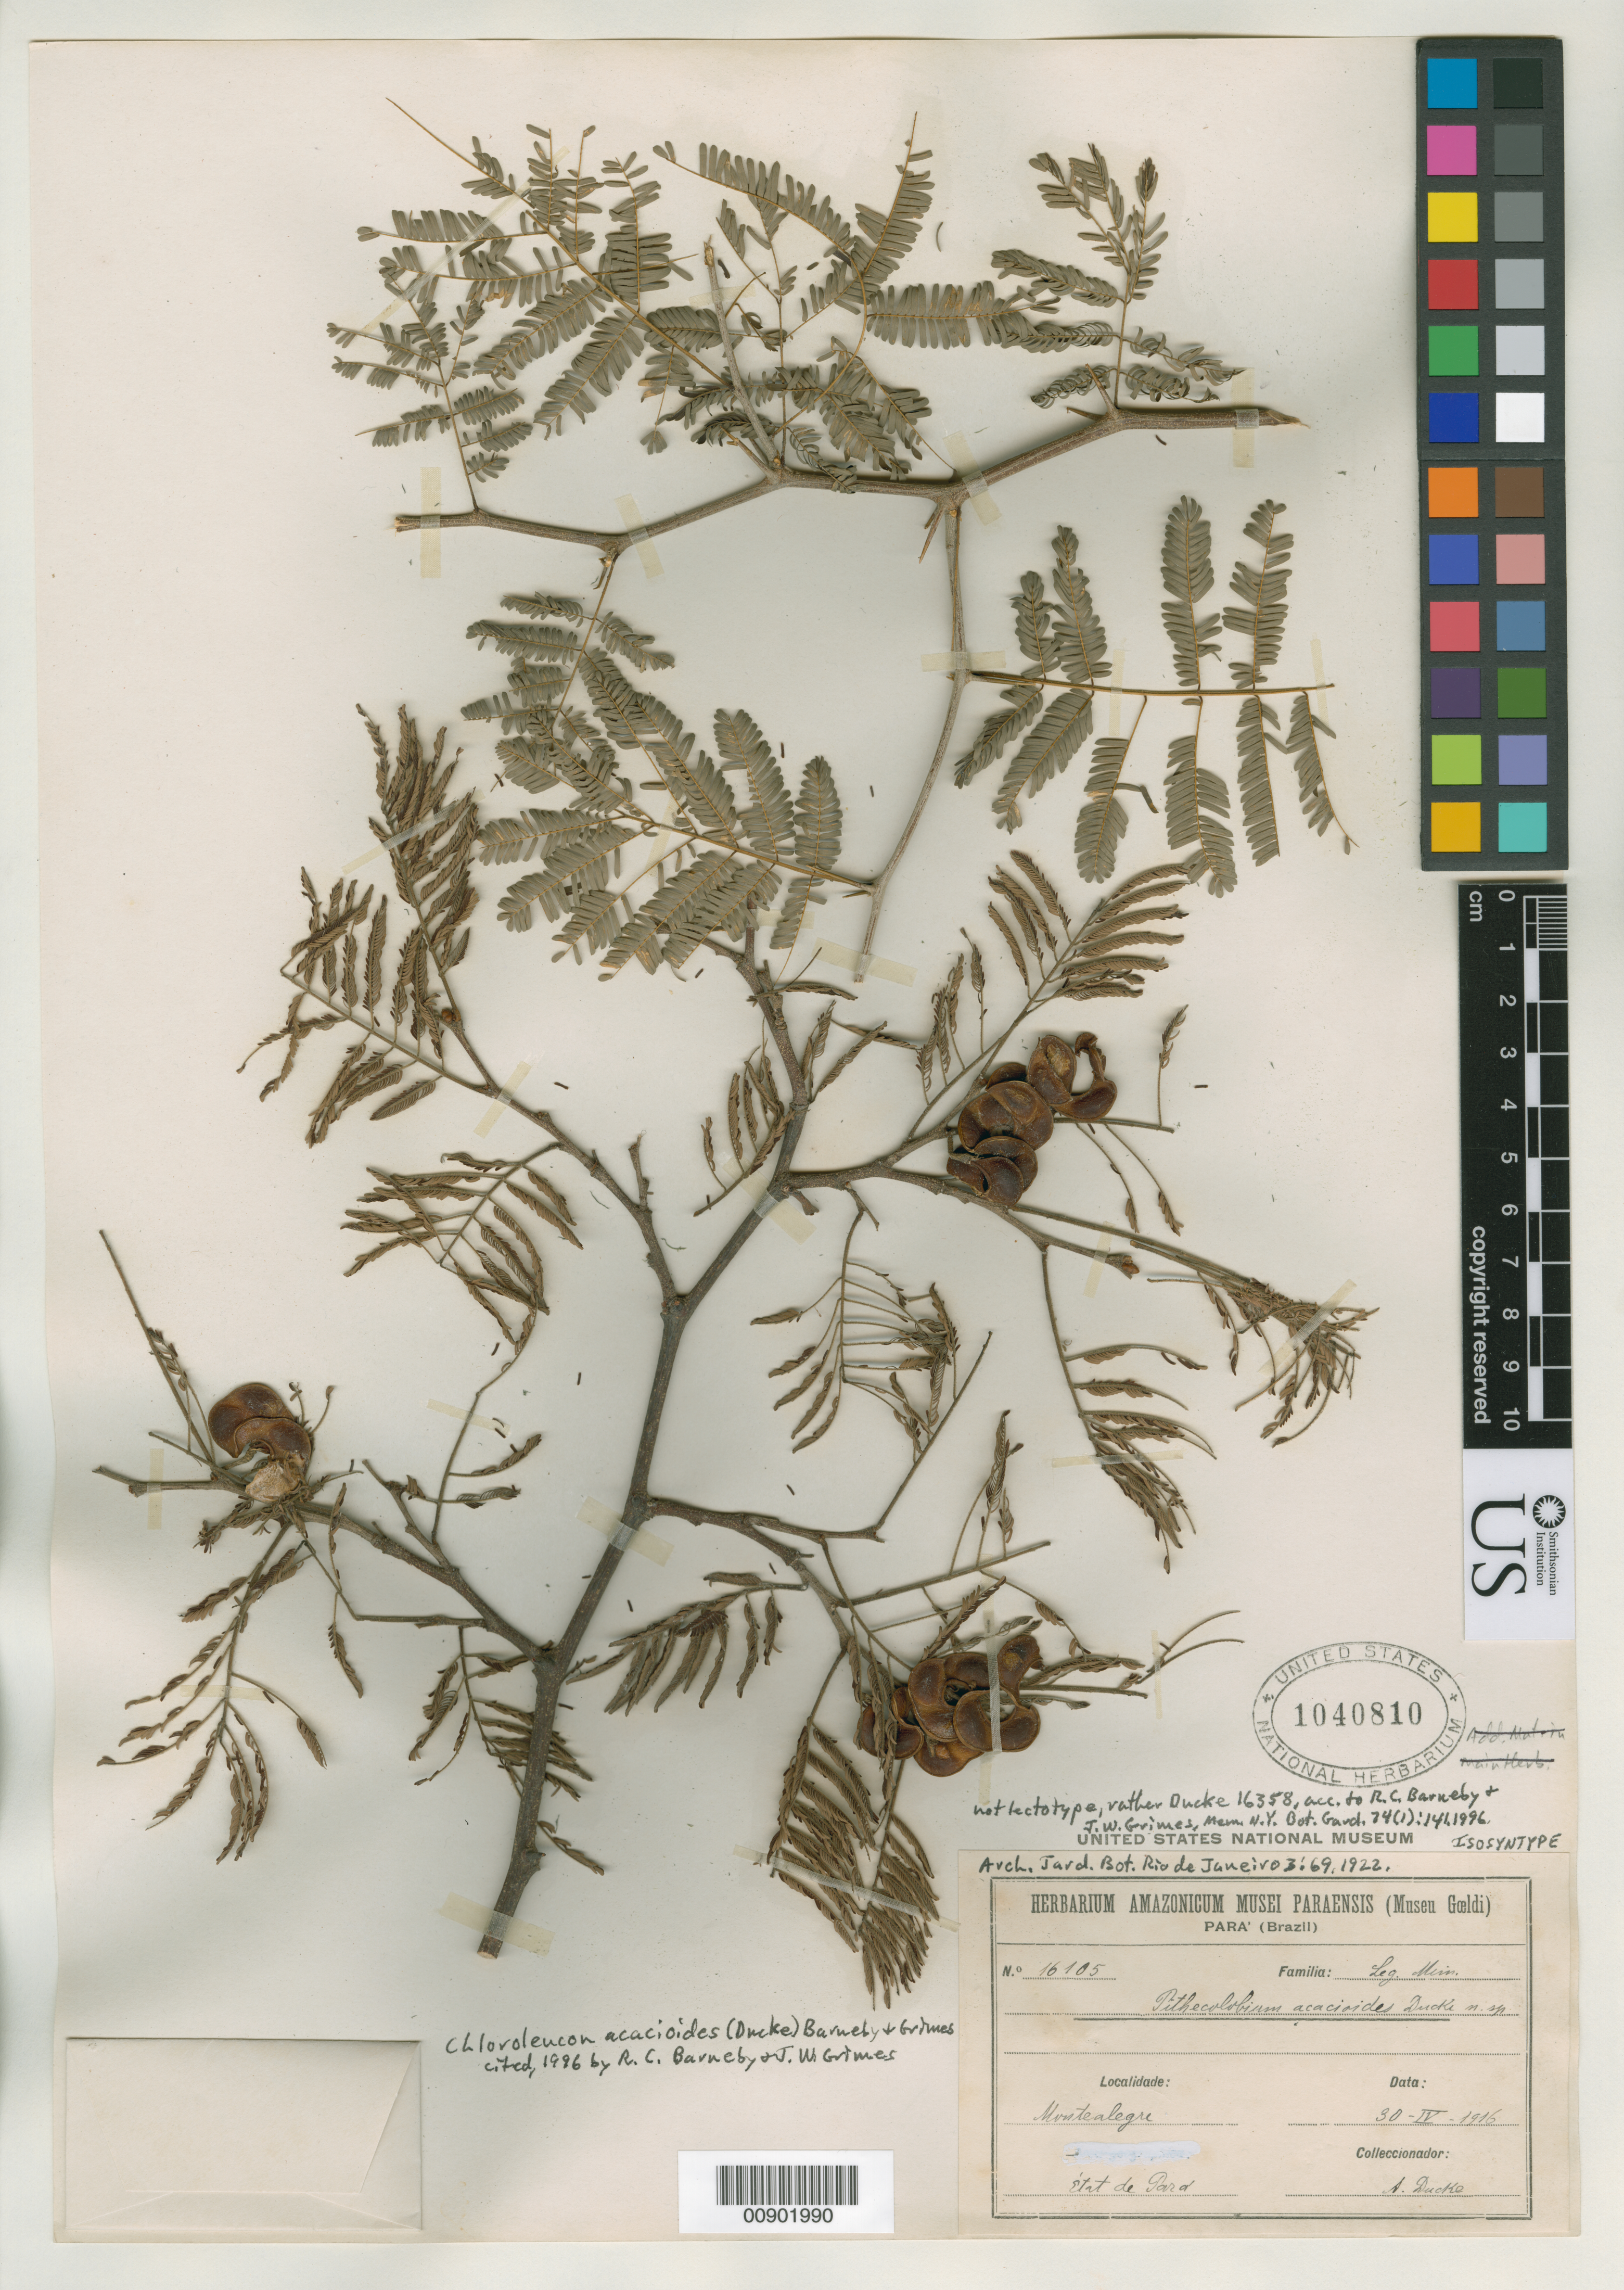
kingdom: Plantae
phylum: Tracheophyta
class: Magnoliopsida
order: Fabales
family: Fabaceae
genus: Pithecellobium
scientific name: Pithecellobium acacioides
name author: Ducke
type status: Isosyntype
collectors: A. Ducke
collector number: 16105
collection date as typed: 20 Apr 1916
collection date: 1916-04-30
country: Brazil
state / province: Pará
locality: Montealegre.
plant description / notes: Currently accepted name as cited by Barneby & Grimes, 1996.; Lectotype collection is Ducke 16358 as designated by Barneby & Grimes, Mem. New York Bot. Gard. 74(1): 141 (1996).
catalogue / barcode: US 1040810